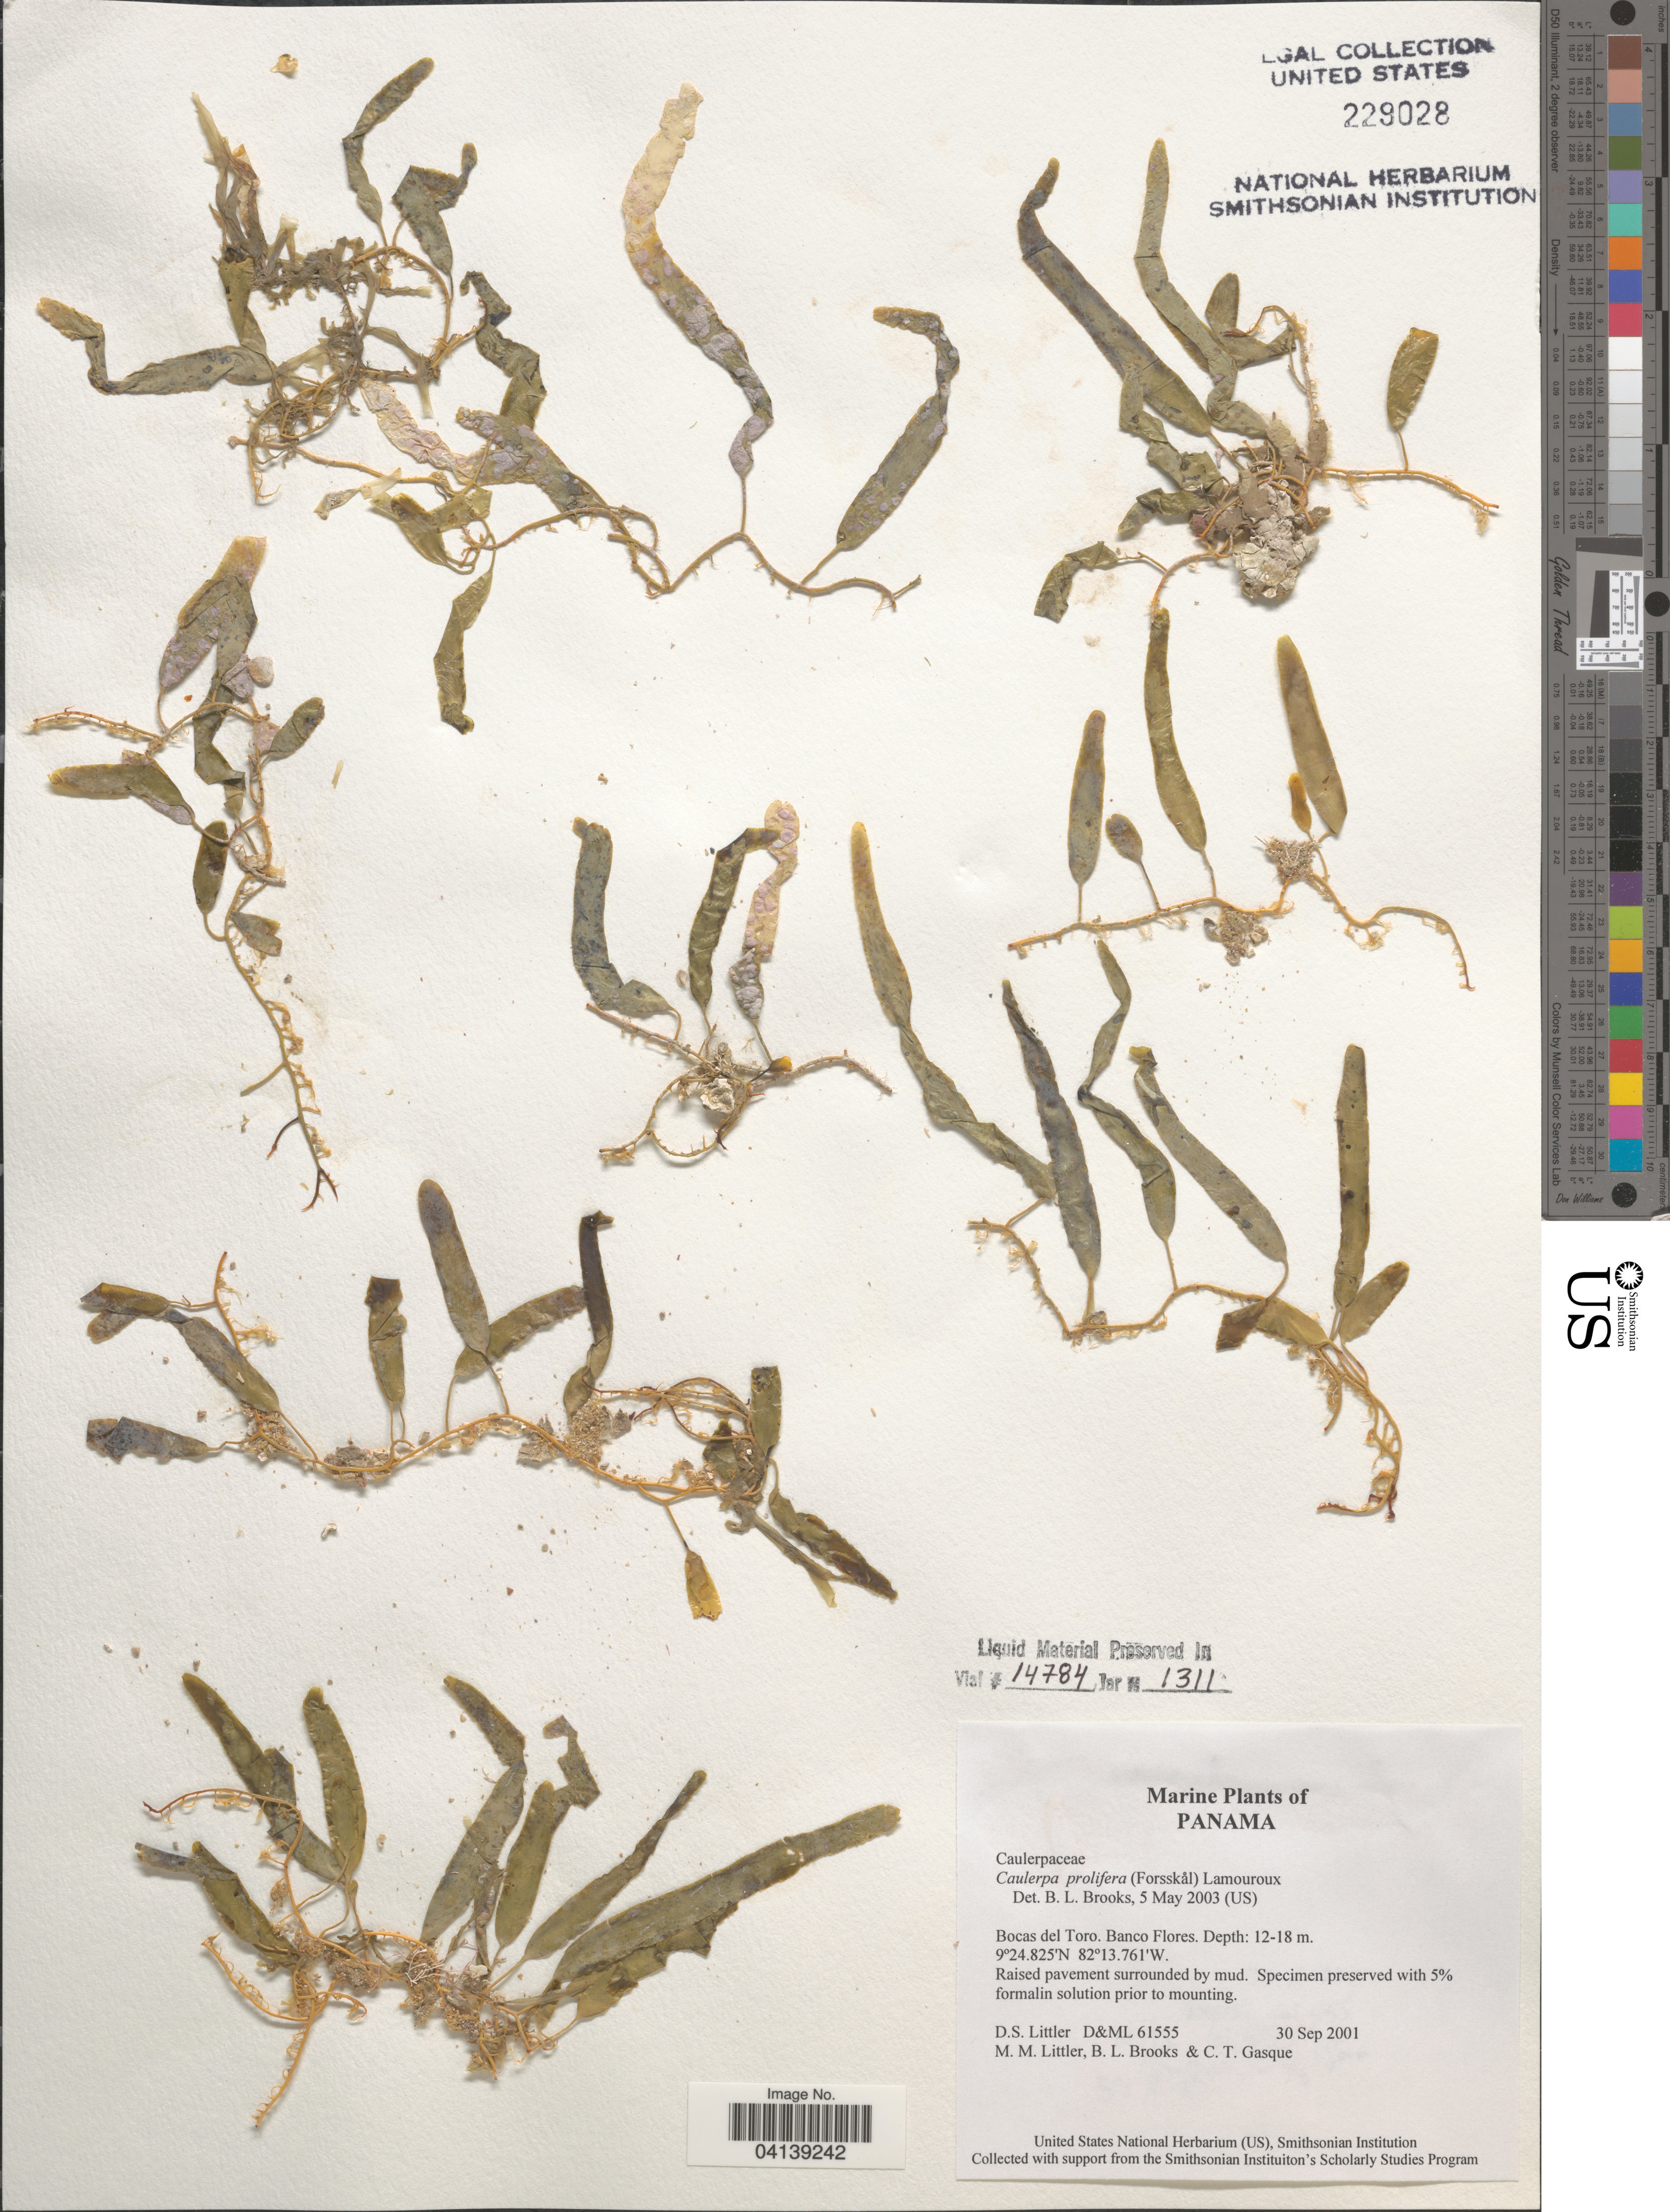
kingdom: Plantae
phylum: Chlorophyta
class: Ulvophyceae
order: Bryopsidales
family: Caulerpaceae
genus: Caulerpa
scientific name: Caulerpa prolifera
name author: (Forssk.) J.V.Lamouroux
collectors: D. S. Littler, B. Brooks & C. Gasque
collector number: D&ML61555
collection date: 2001-09-30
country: Panama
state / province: Bocas del Toro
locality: Banco Flores.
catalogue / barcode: US 229028